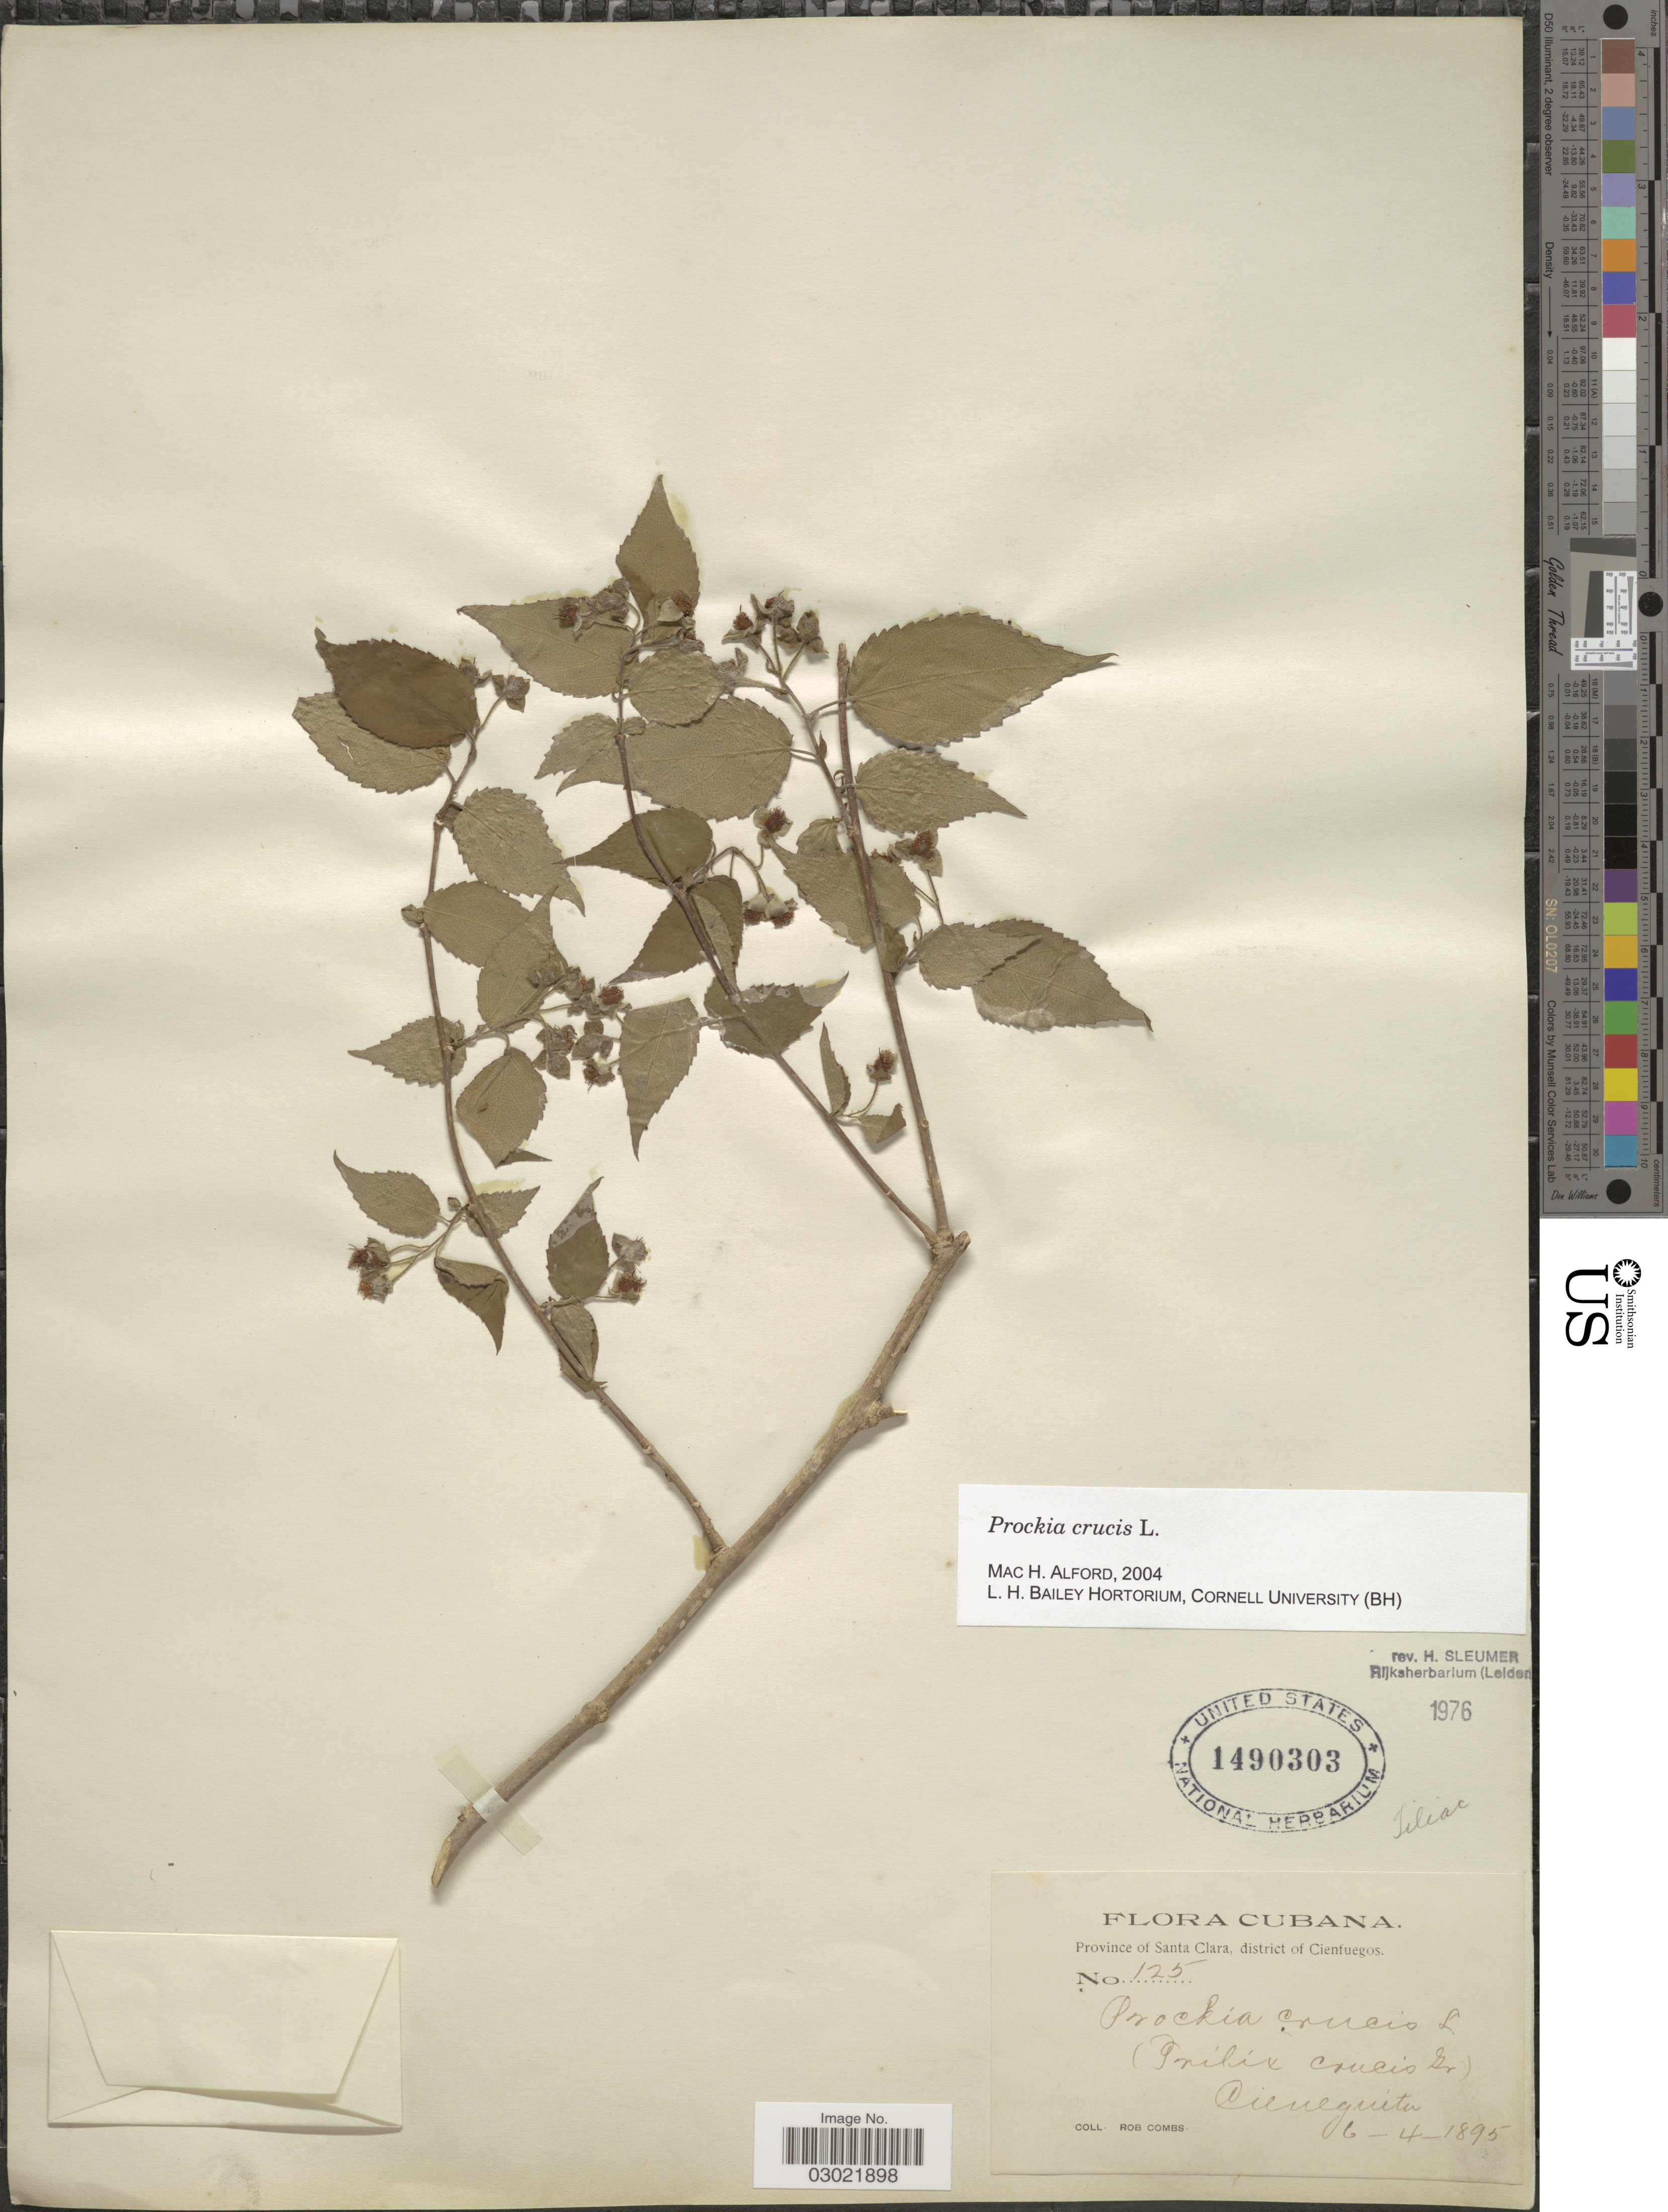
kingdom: Plantae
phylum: Tracheophyta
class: Magnoliopsida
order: Malpighiales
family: Salicaceae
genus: Prockia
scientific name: Prockia crucis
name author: P. Browne ex L.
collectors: R. Combs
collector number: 25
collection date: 1895-04-06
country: Cuba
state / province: Las Villas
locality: Province of Santa Clara, district of Cienfuegos. Cieneguita.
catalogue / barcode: US 1490303